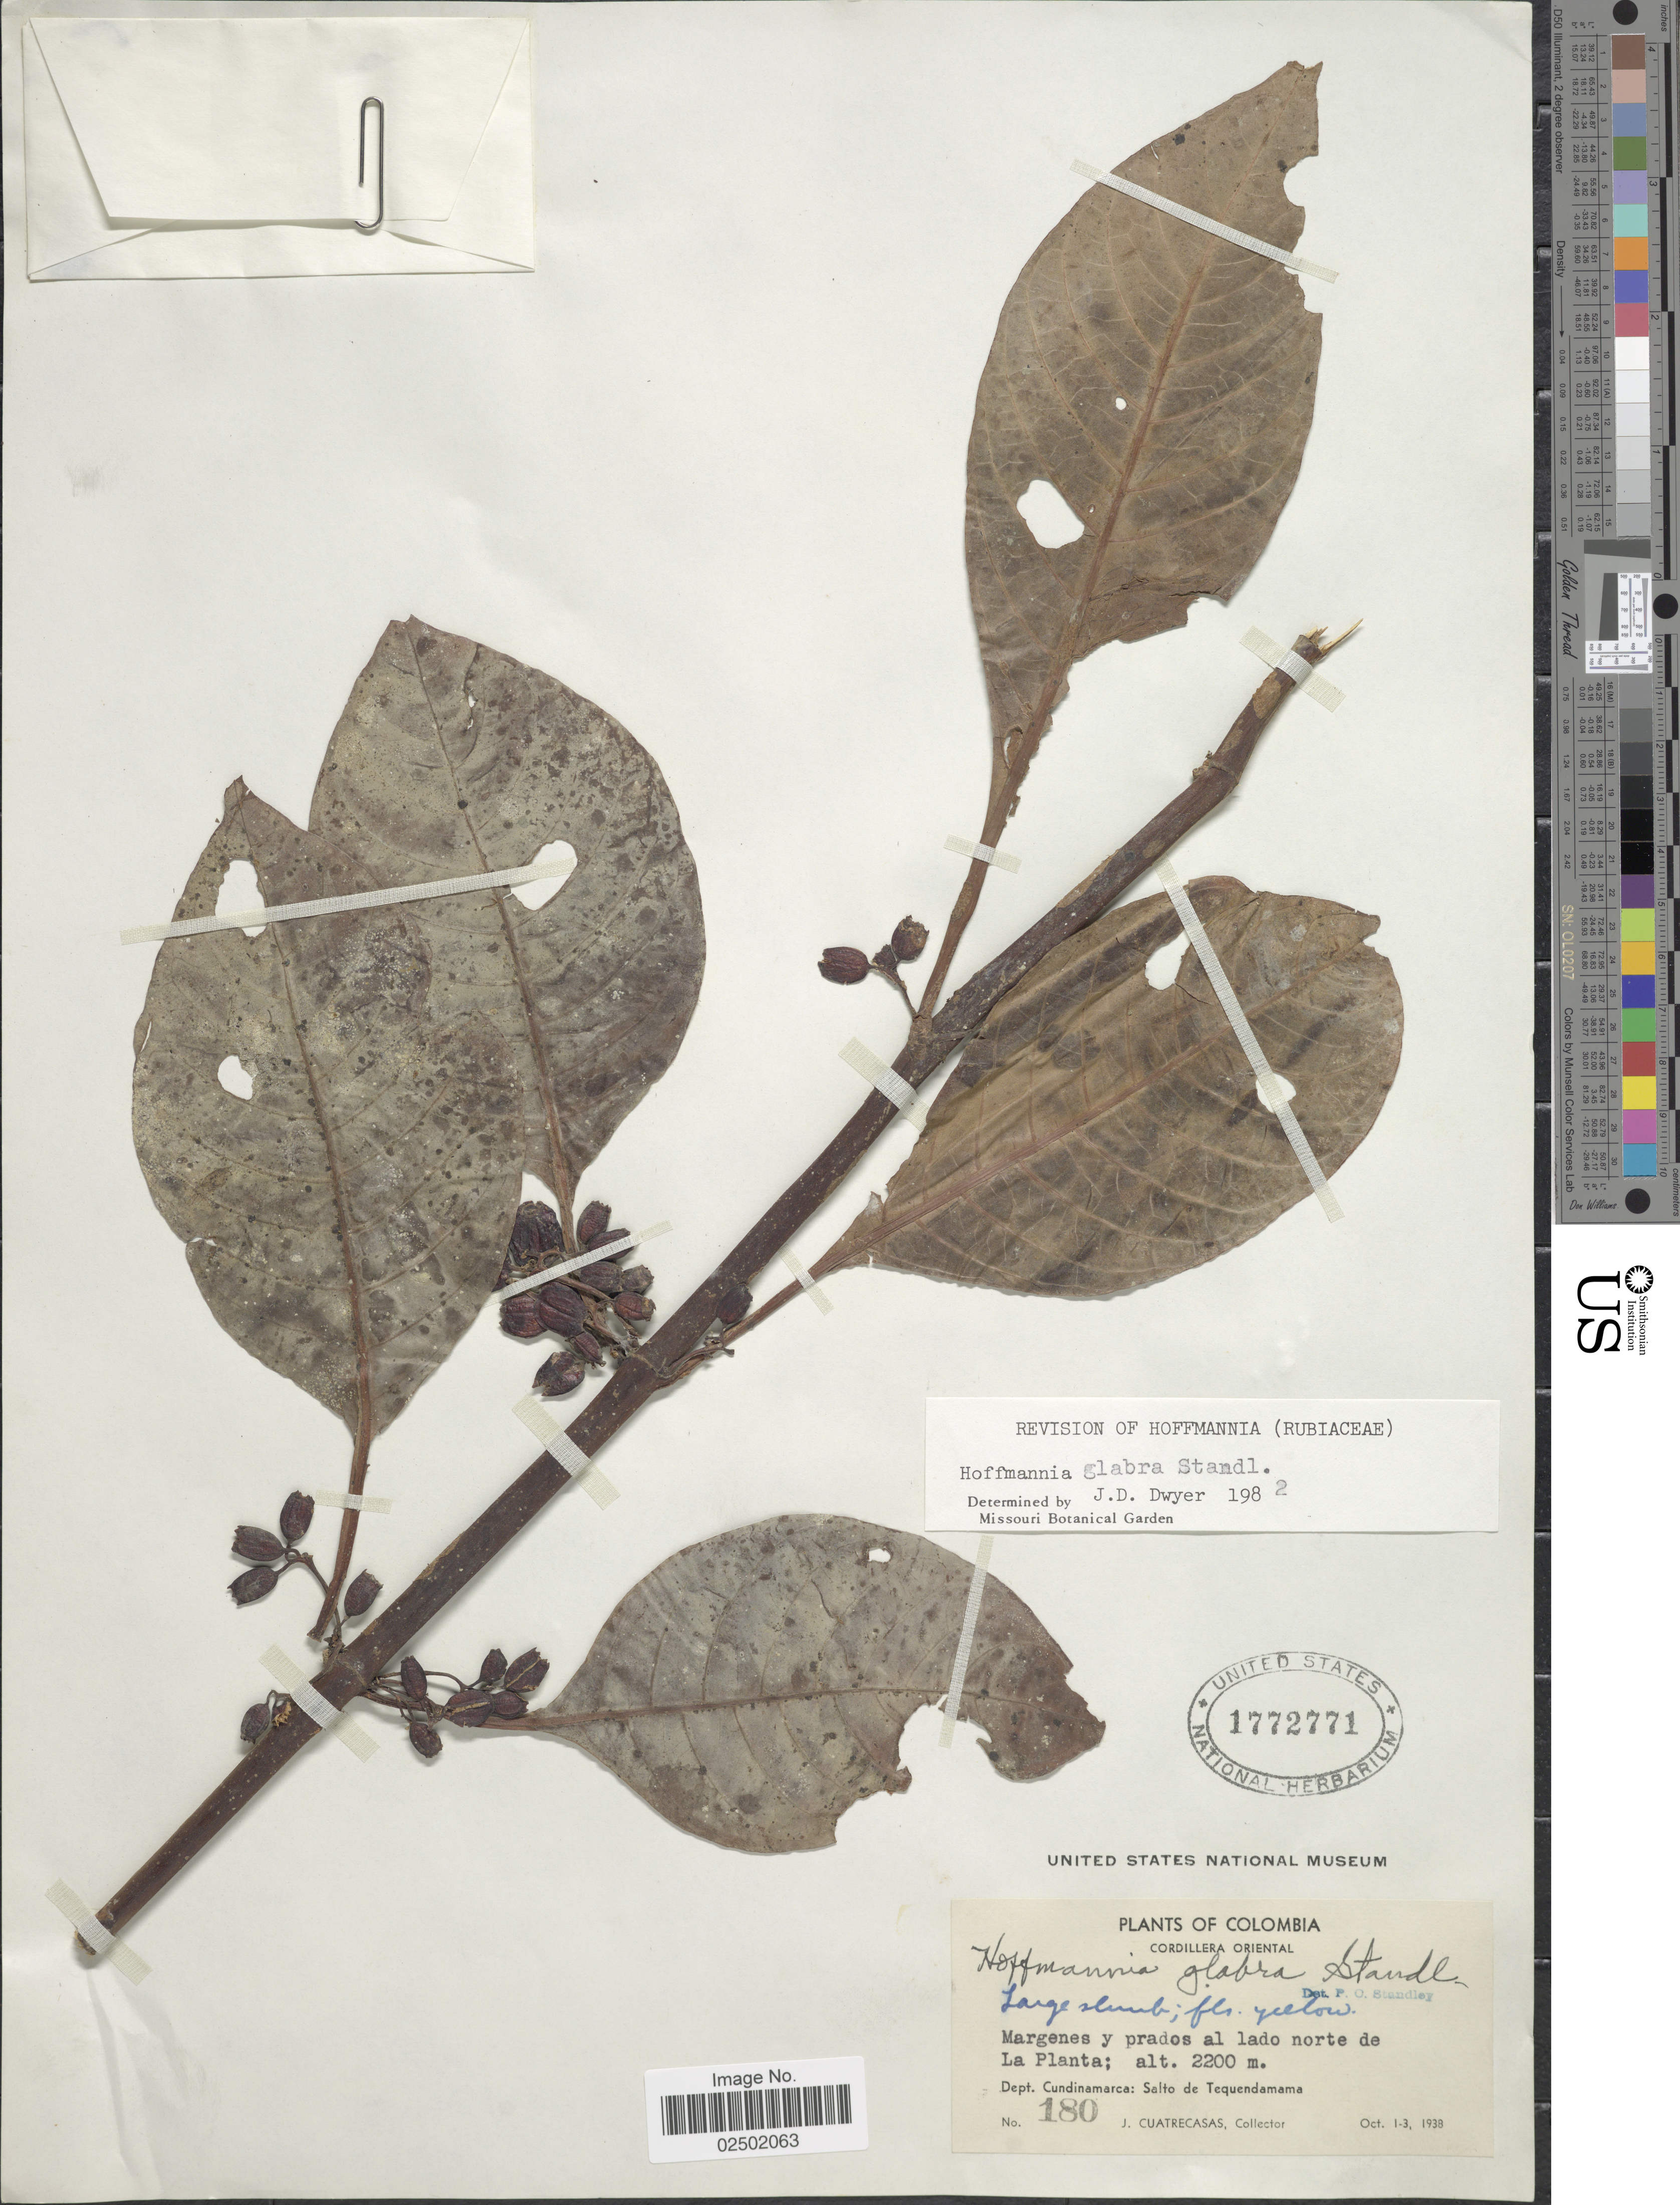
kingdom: Plantae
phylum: Tracheophyta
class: Magnoliopsida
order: Gentianales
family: Rubiaceae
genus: Hoffmannia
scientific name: Hoffmannia glabra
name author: Standl.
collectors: J. Cuatrecasas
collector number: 180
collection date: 1938-10-01/1938-10-03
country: Colombia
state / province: Cundinamarca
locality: Cordillera Oriental. Margenes y prados al lado norte de La Planta. Dept. Cundinamarca: Salto de Tequendamama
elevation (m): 2200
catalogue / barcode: US 1772771